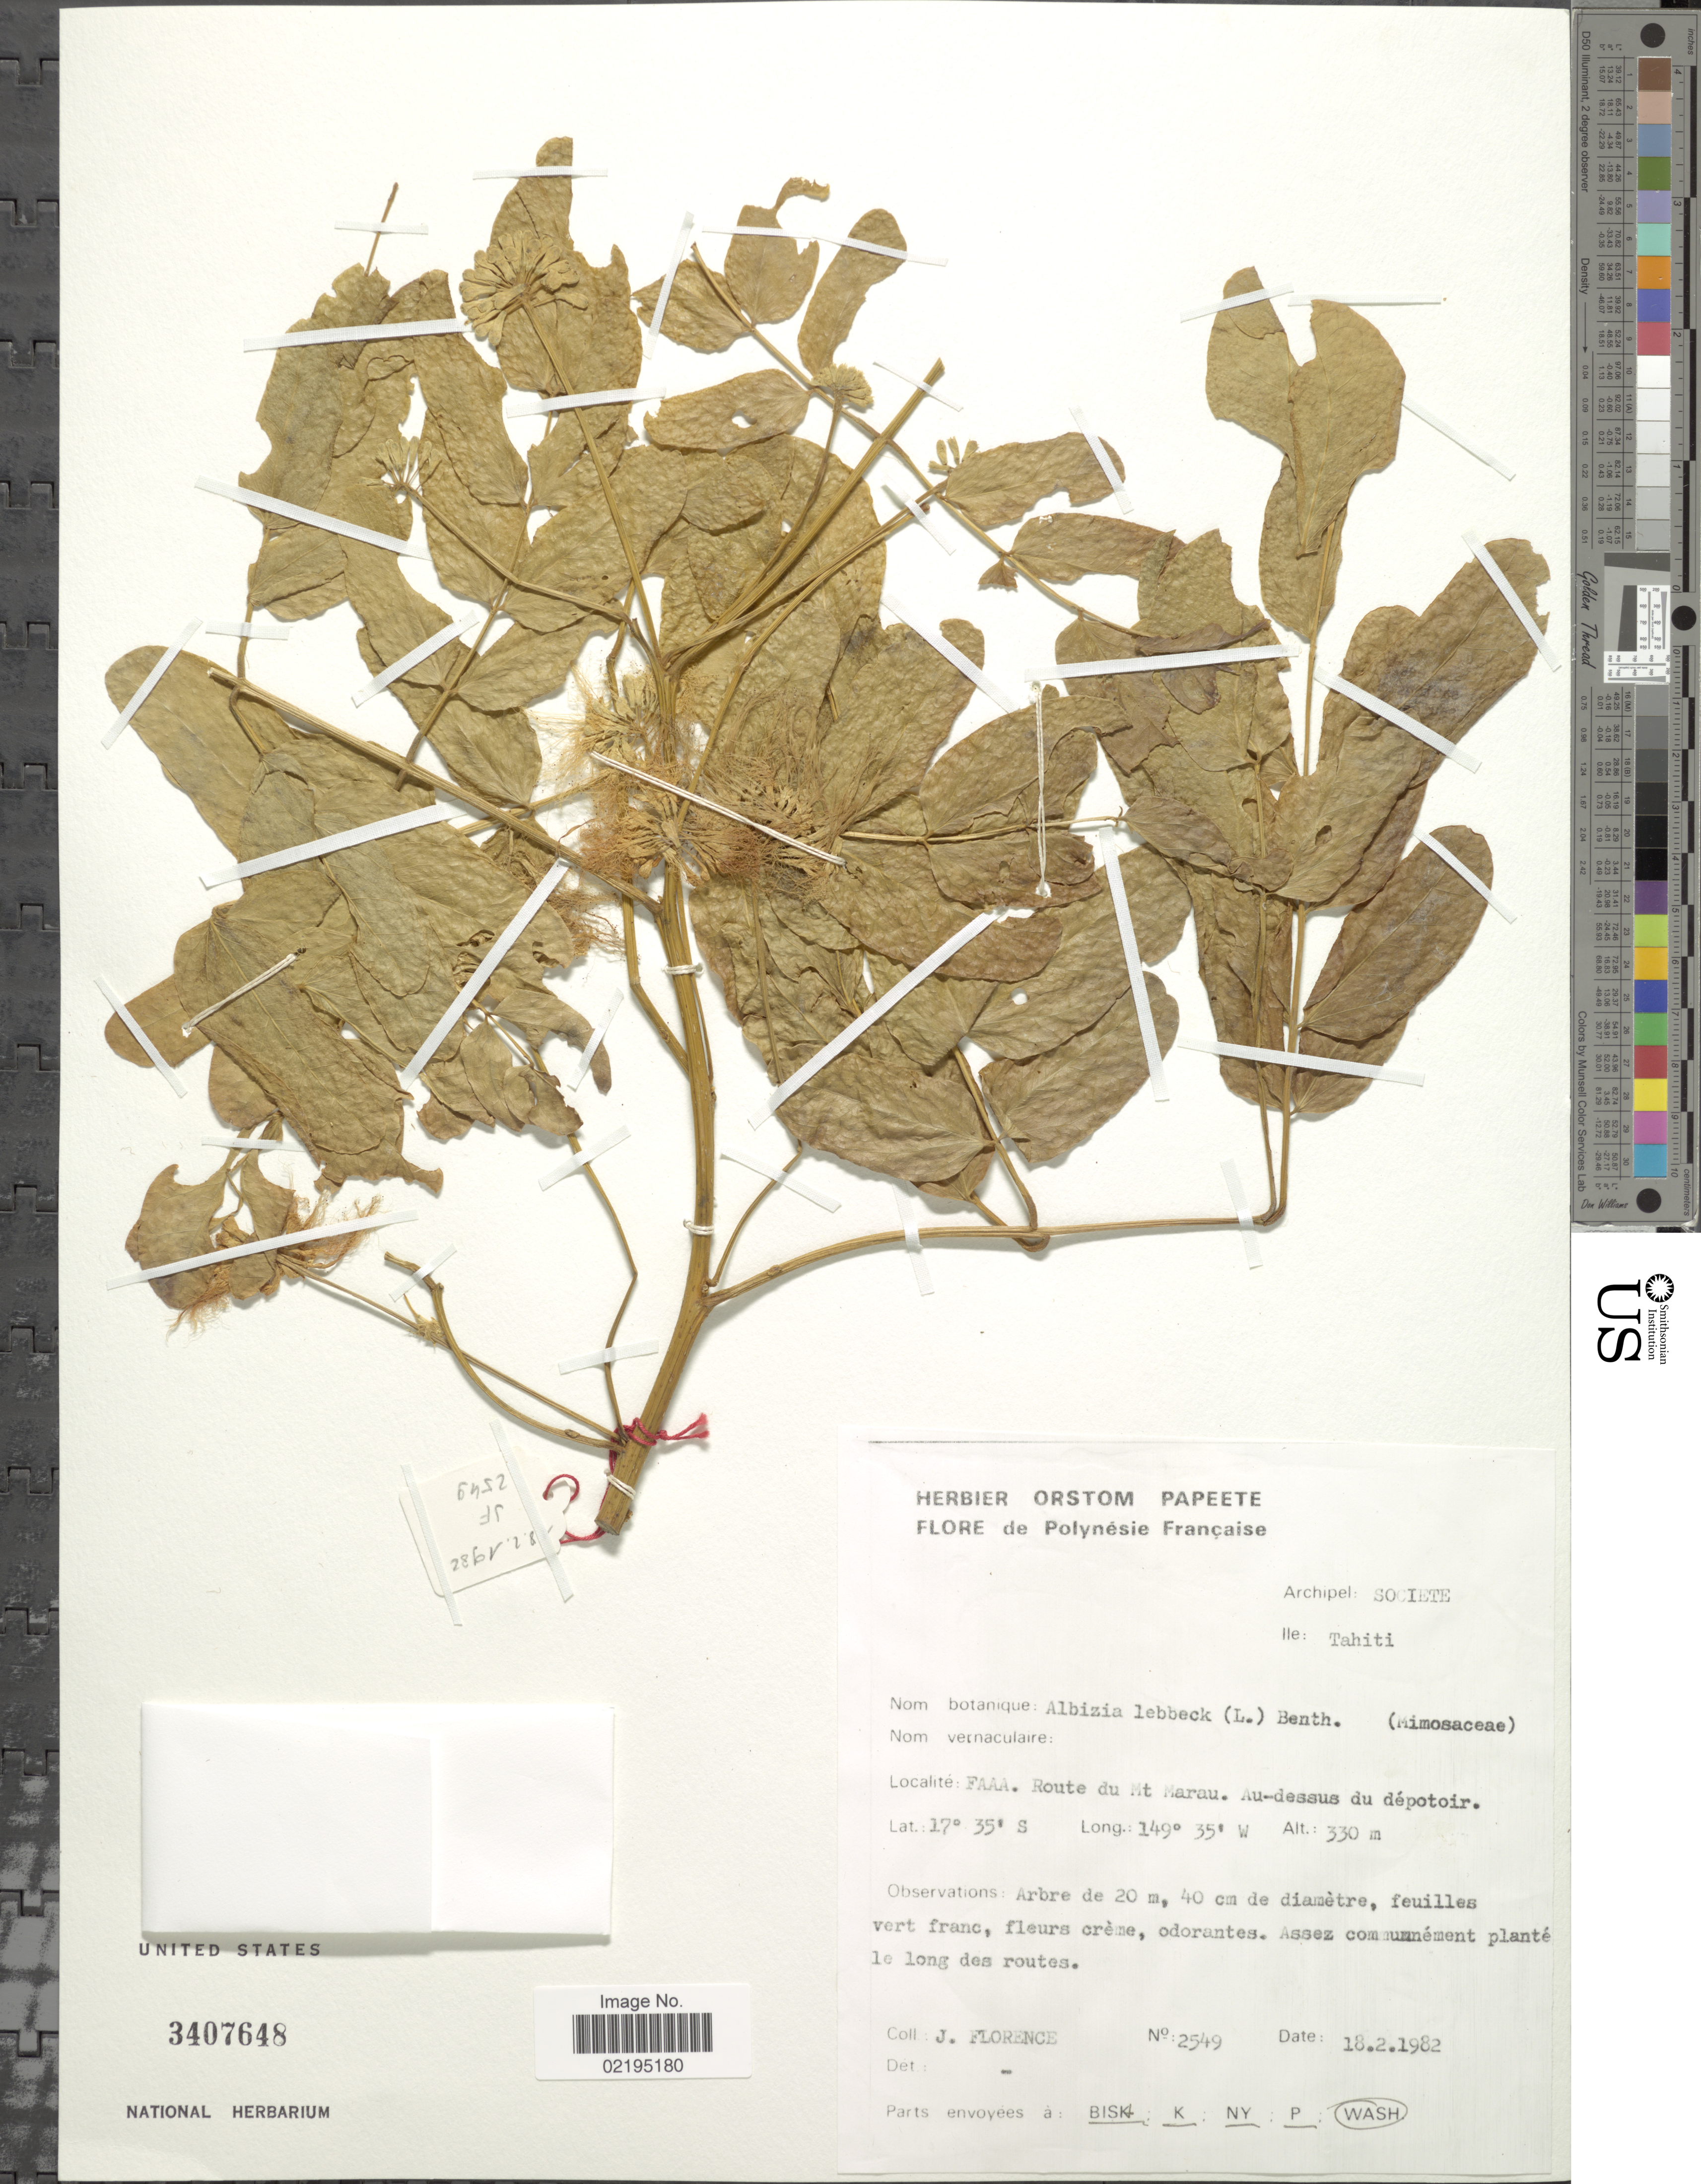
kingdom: Plantae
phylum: Tracheophyta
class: Magnoliopsida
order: Fabales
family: Fabaceae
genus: Albizia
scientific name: Albizia lebbeck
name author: (L.) Benth.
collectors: J. Florence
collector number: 2549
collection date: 1982-02-18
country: French Polynesia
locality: FAAA, Route du Mt Marau, Au-dessus du depotoir, Archipel: Societe, Ile: Tahiti.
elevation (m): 330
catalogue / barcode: US 3407648